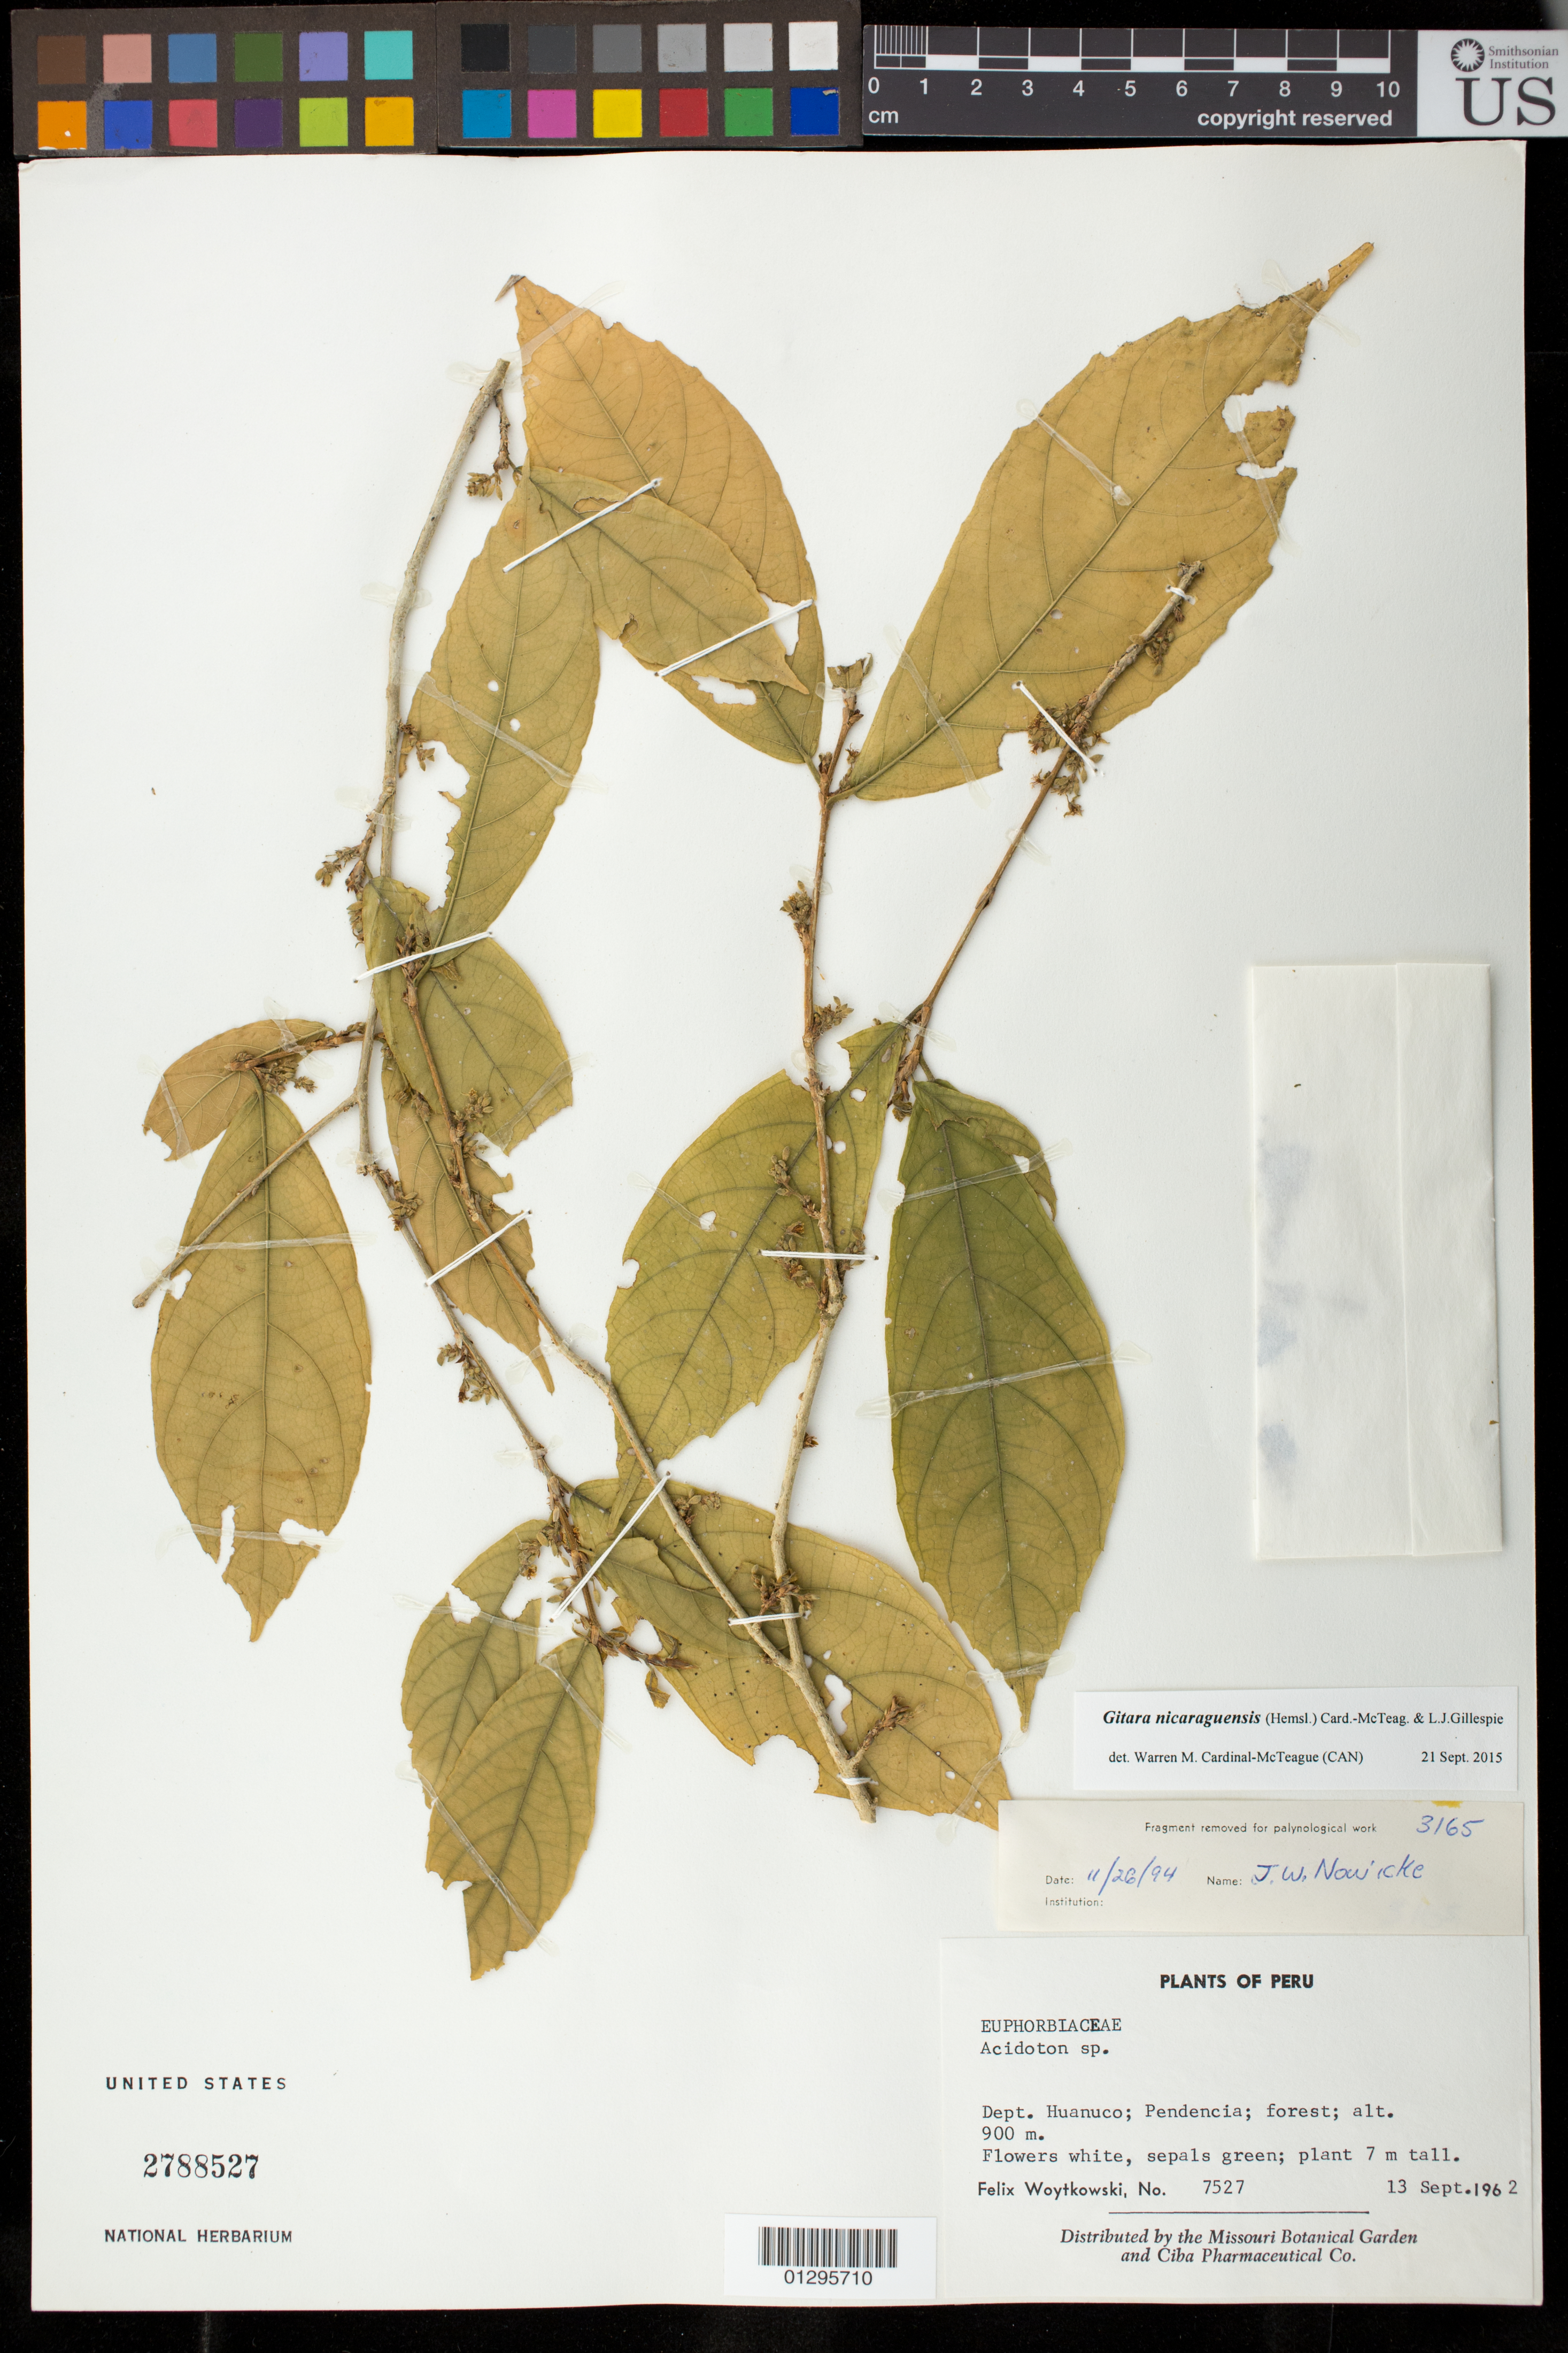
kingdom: Plantae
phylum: Tracheophyta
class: Magnoliopsida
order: Malpighiales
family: Euphorbiaceae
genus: Acidoton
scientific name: Acidoton sp.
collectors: F. Woytkowski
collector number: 7527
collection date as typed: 13 Sep 1962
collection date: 1962-09-13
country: Peru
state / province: Huánuco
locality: Pendencia.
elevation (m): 900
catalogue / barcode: US 2788527